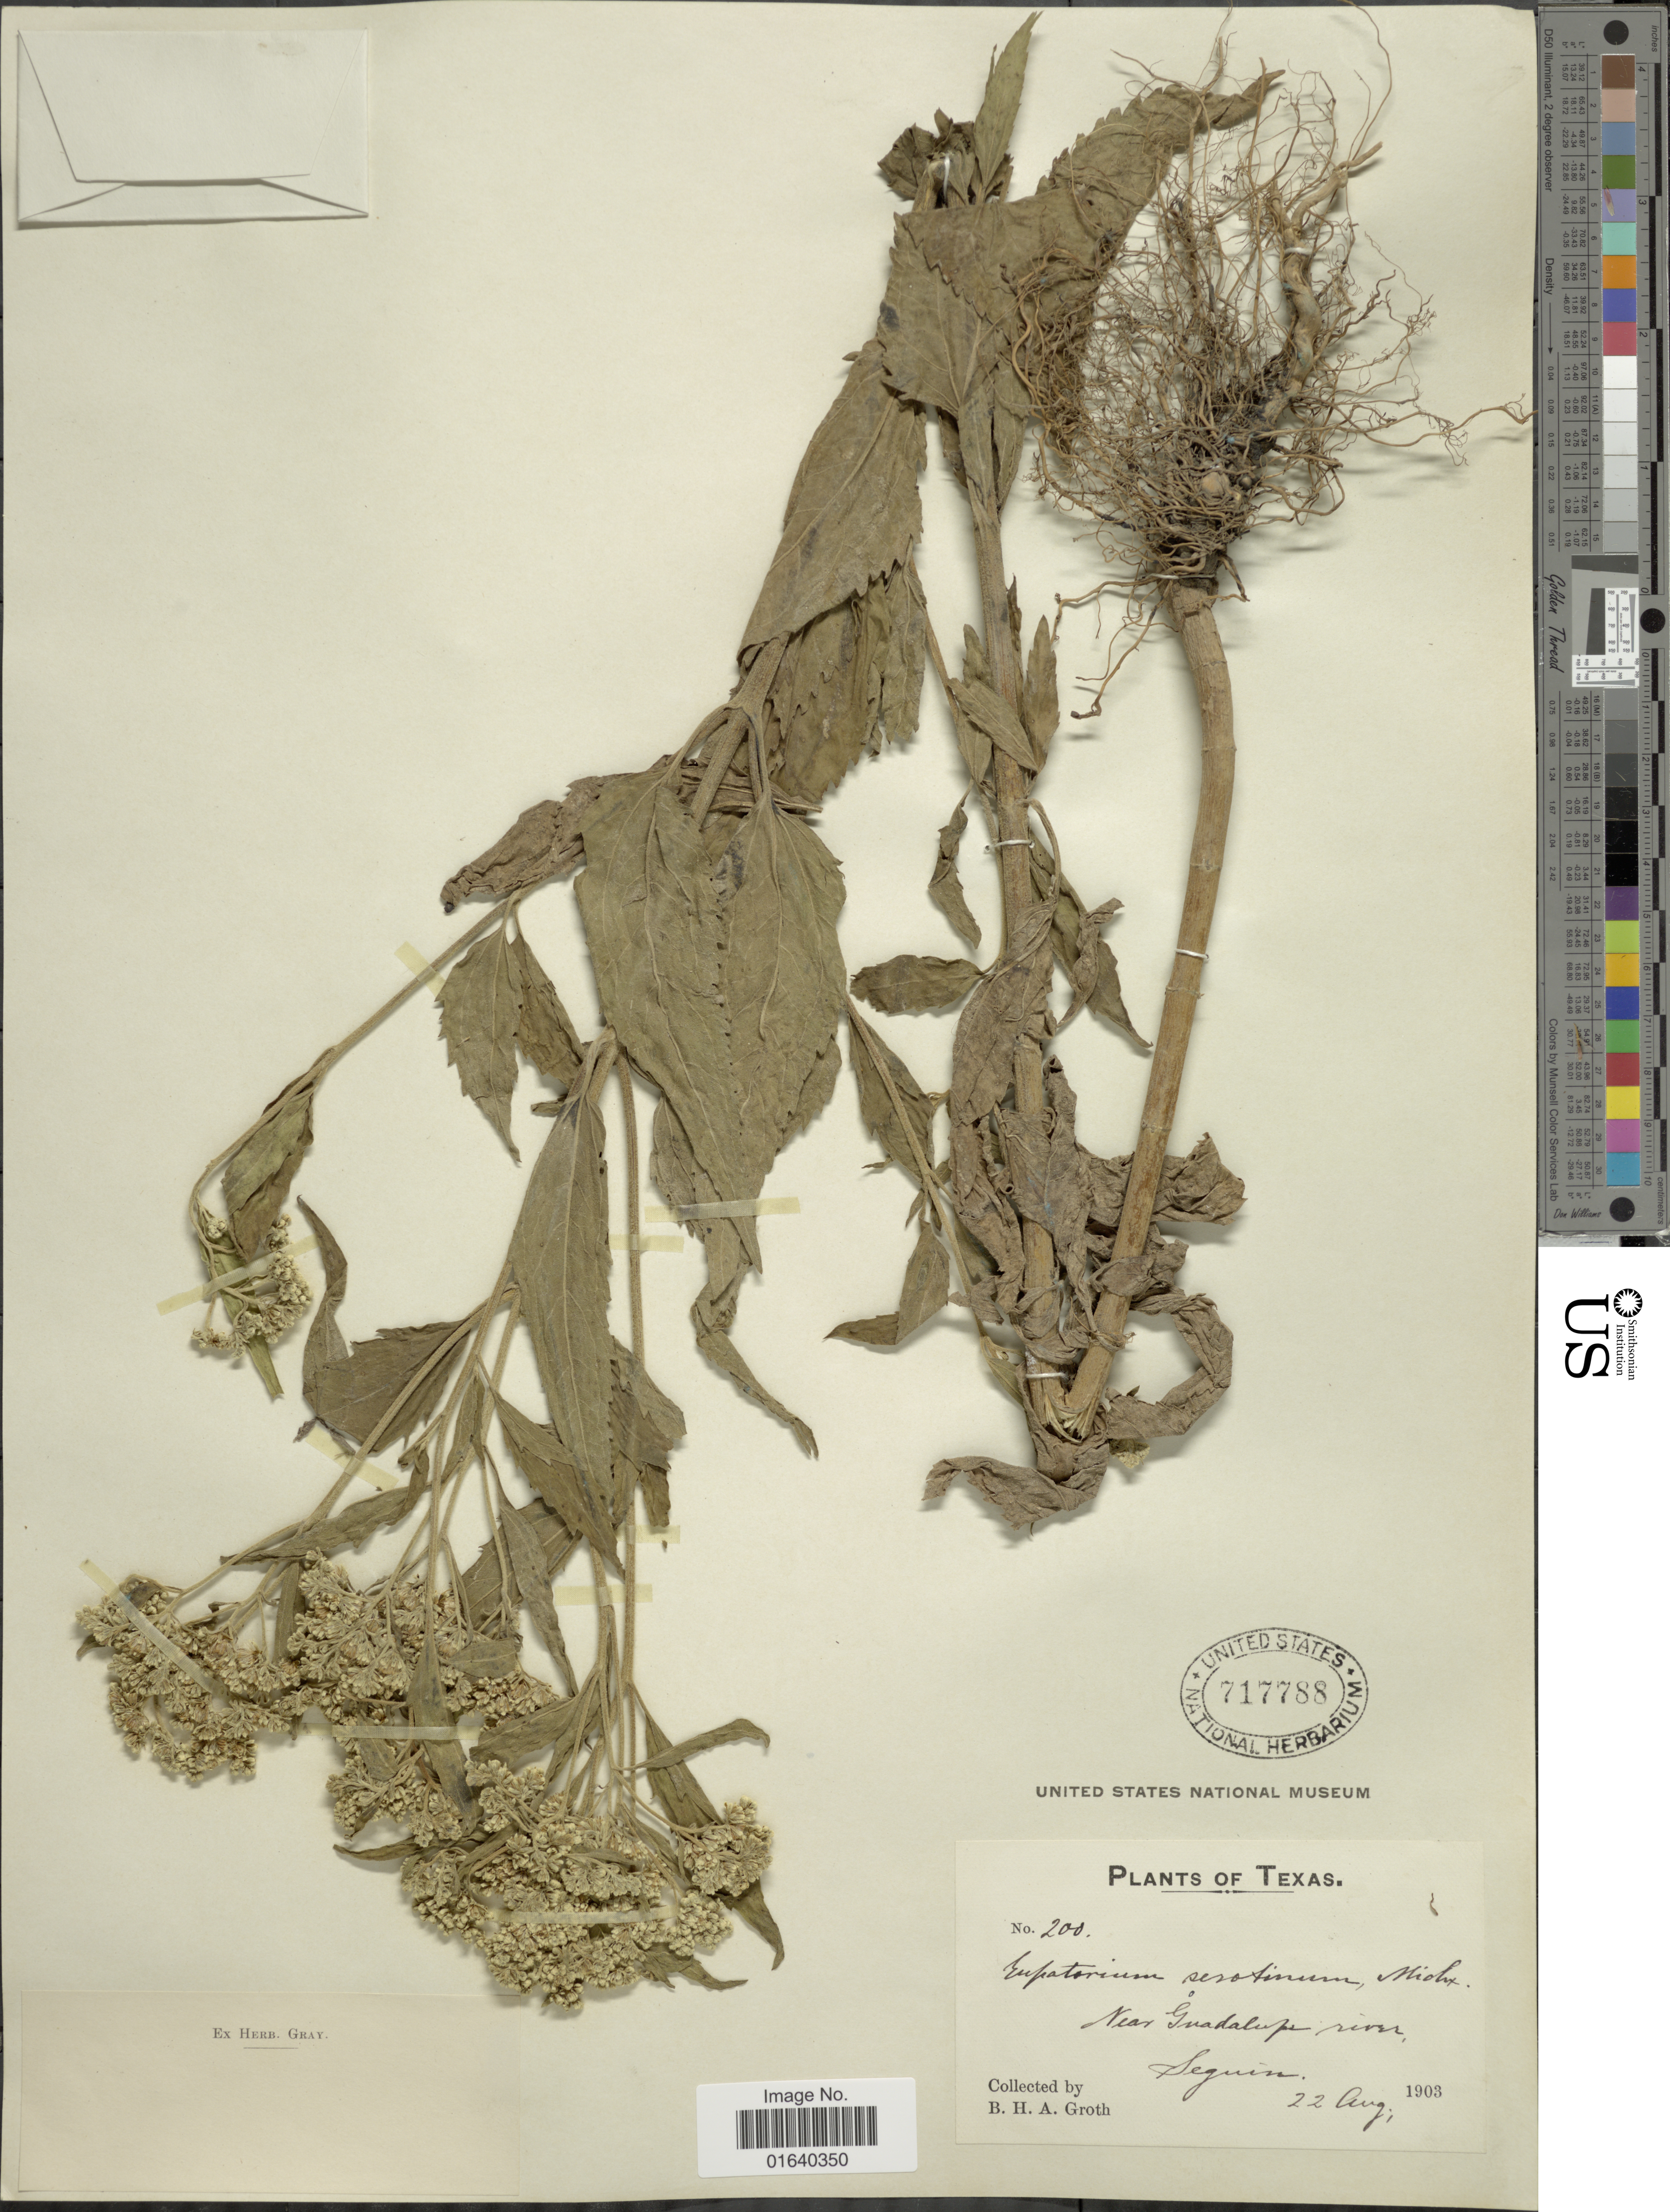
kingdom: Plantae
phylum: Tracheophyta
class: Magnoliopsida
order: Asterales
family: Asteraceae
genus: Eupatorium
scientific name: Eupatorium serotinum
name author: Michx.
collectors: B. Groth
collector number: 200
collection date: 1903-08-22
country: United States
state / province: Texas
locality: Near Guadalupe river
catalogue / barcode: US 717788